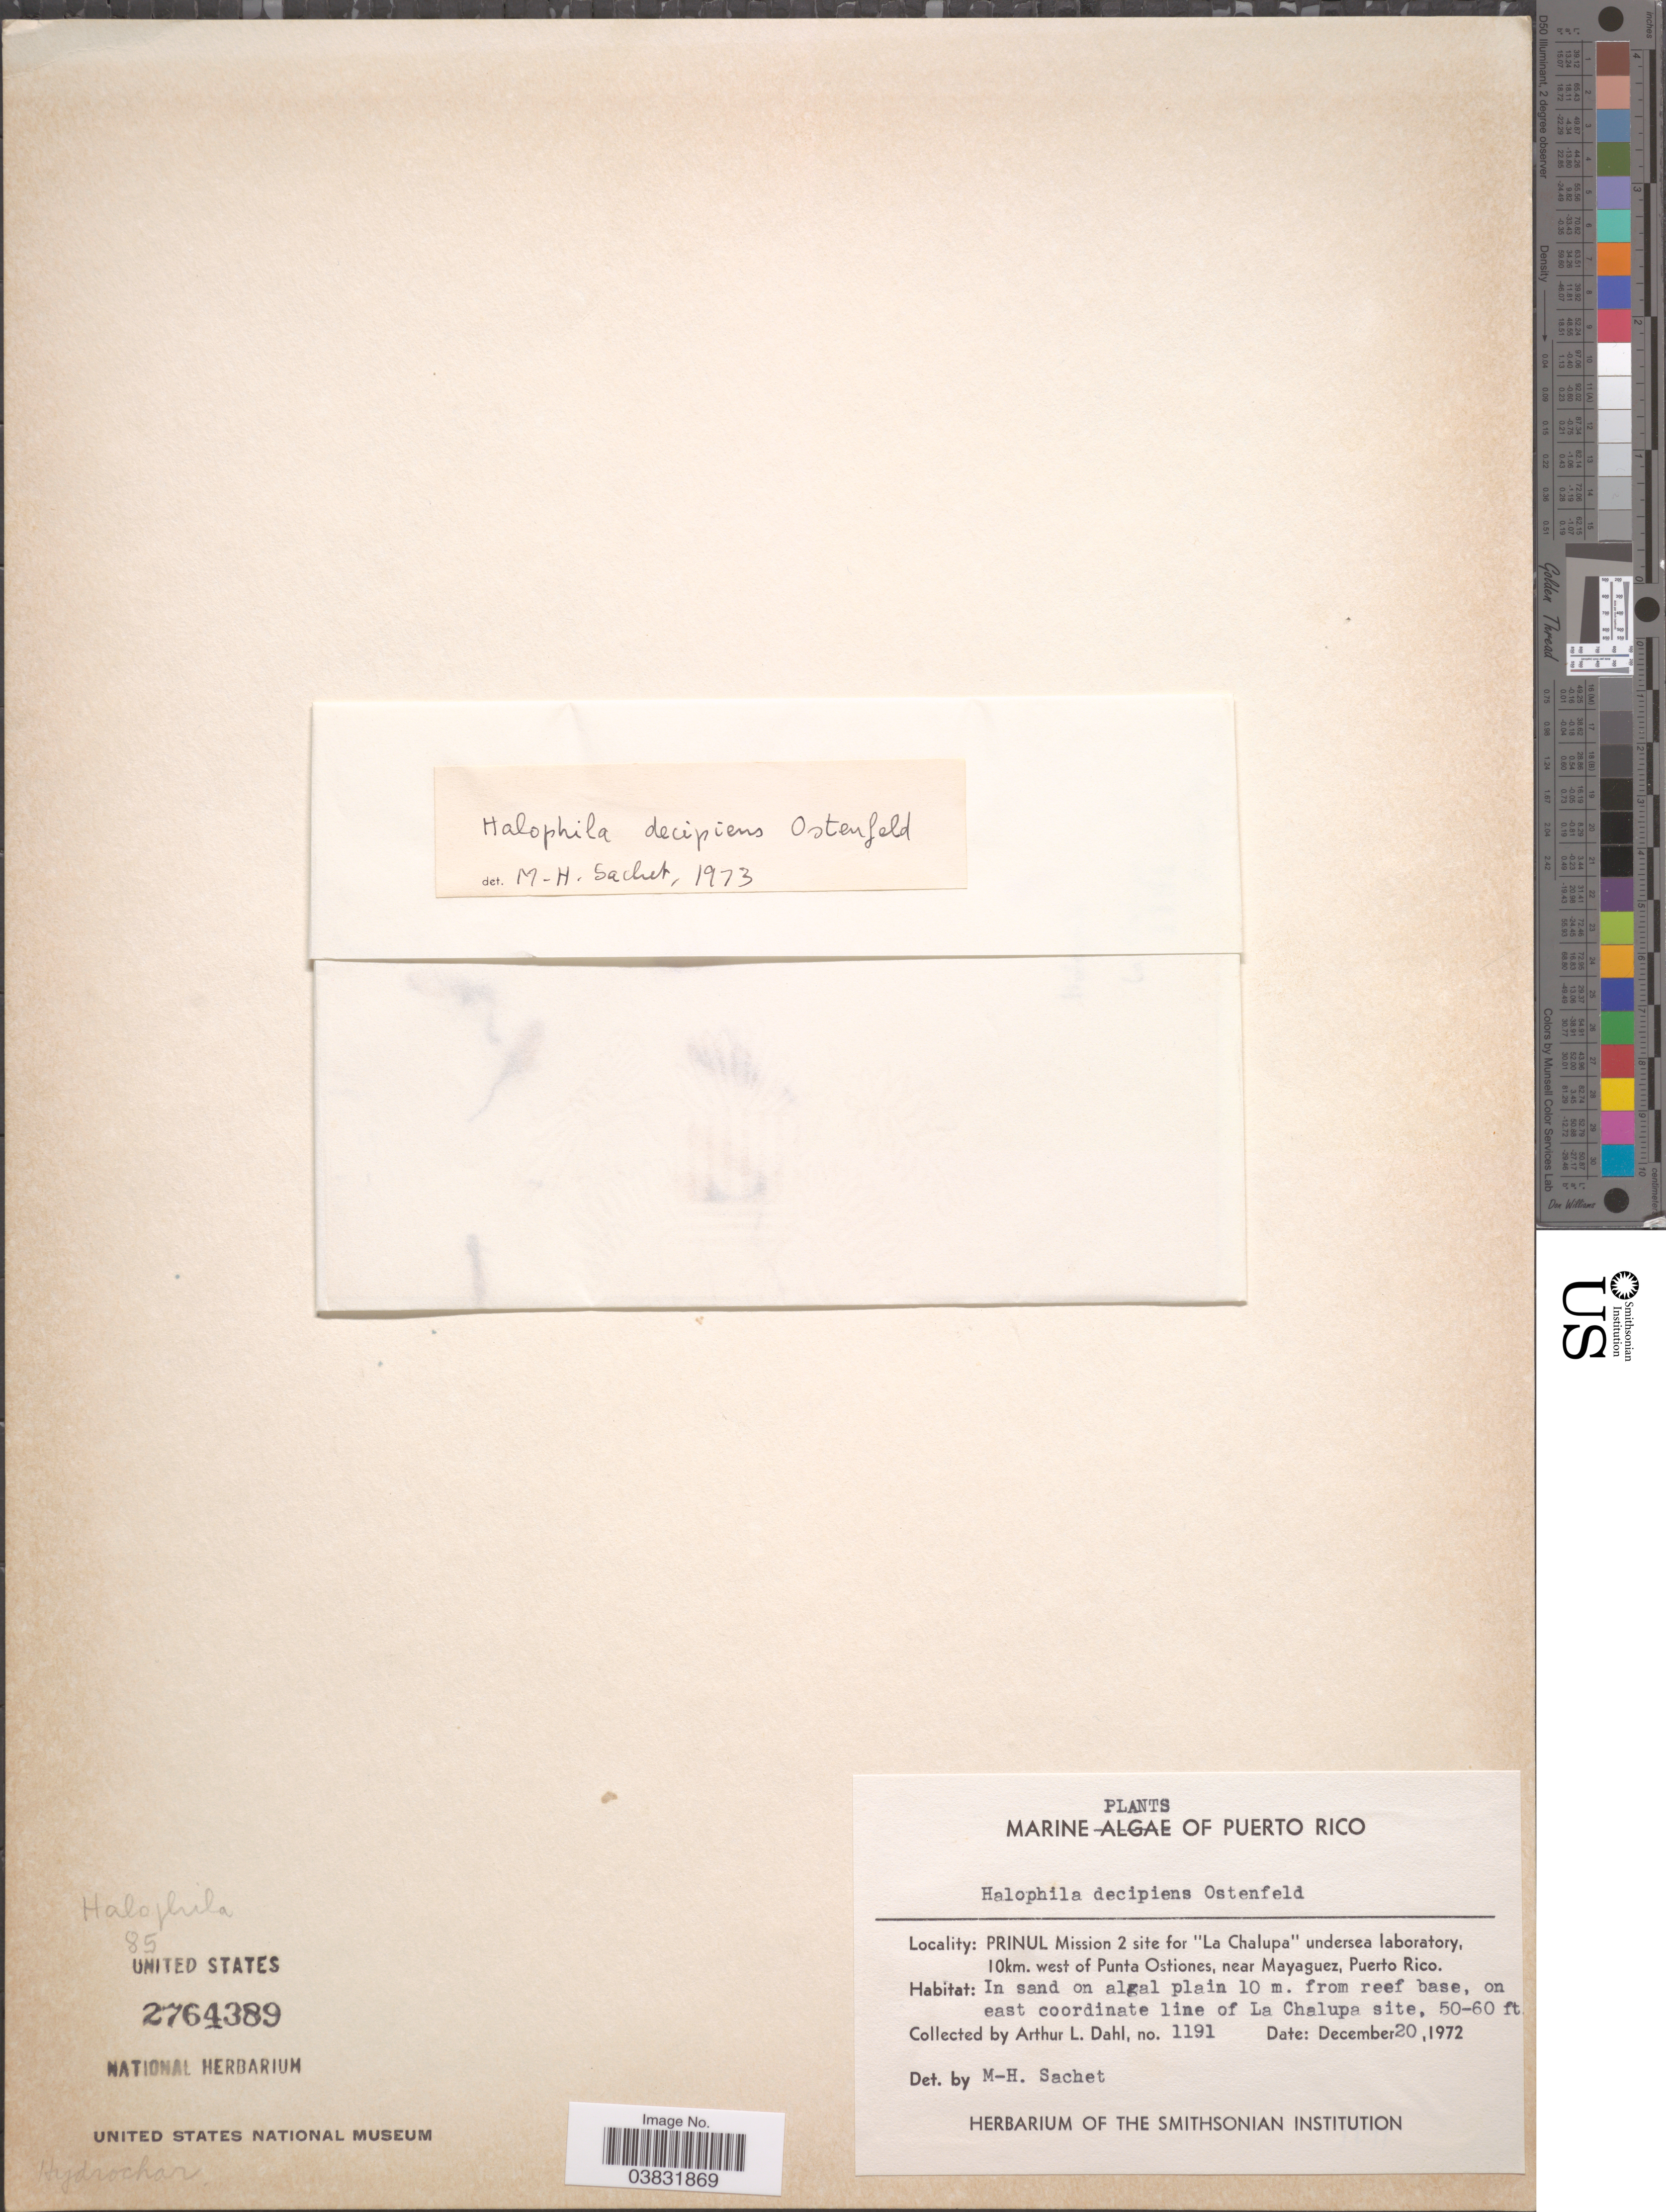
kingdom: Plantae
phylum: Tracheophyta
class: Liliopsida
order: Alismatales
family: Hydrocharitaceae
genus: Halophila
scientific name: Halophila decipiens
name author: Ostenf.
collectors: A. Dahl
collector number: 1191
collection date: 1972-12-20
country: Puerto Rico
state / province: Mayagüez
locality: Prinul Mission 2 site for "La Chalupa" undersea laboratory, 10km. west of Punta Ostiones, near Mayaguez. In sand on algal plain 10 m. from reef base, on east coordinate line of La Chalupa site.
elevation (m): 15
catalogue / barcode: US 2764389